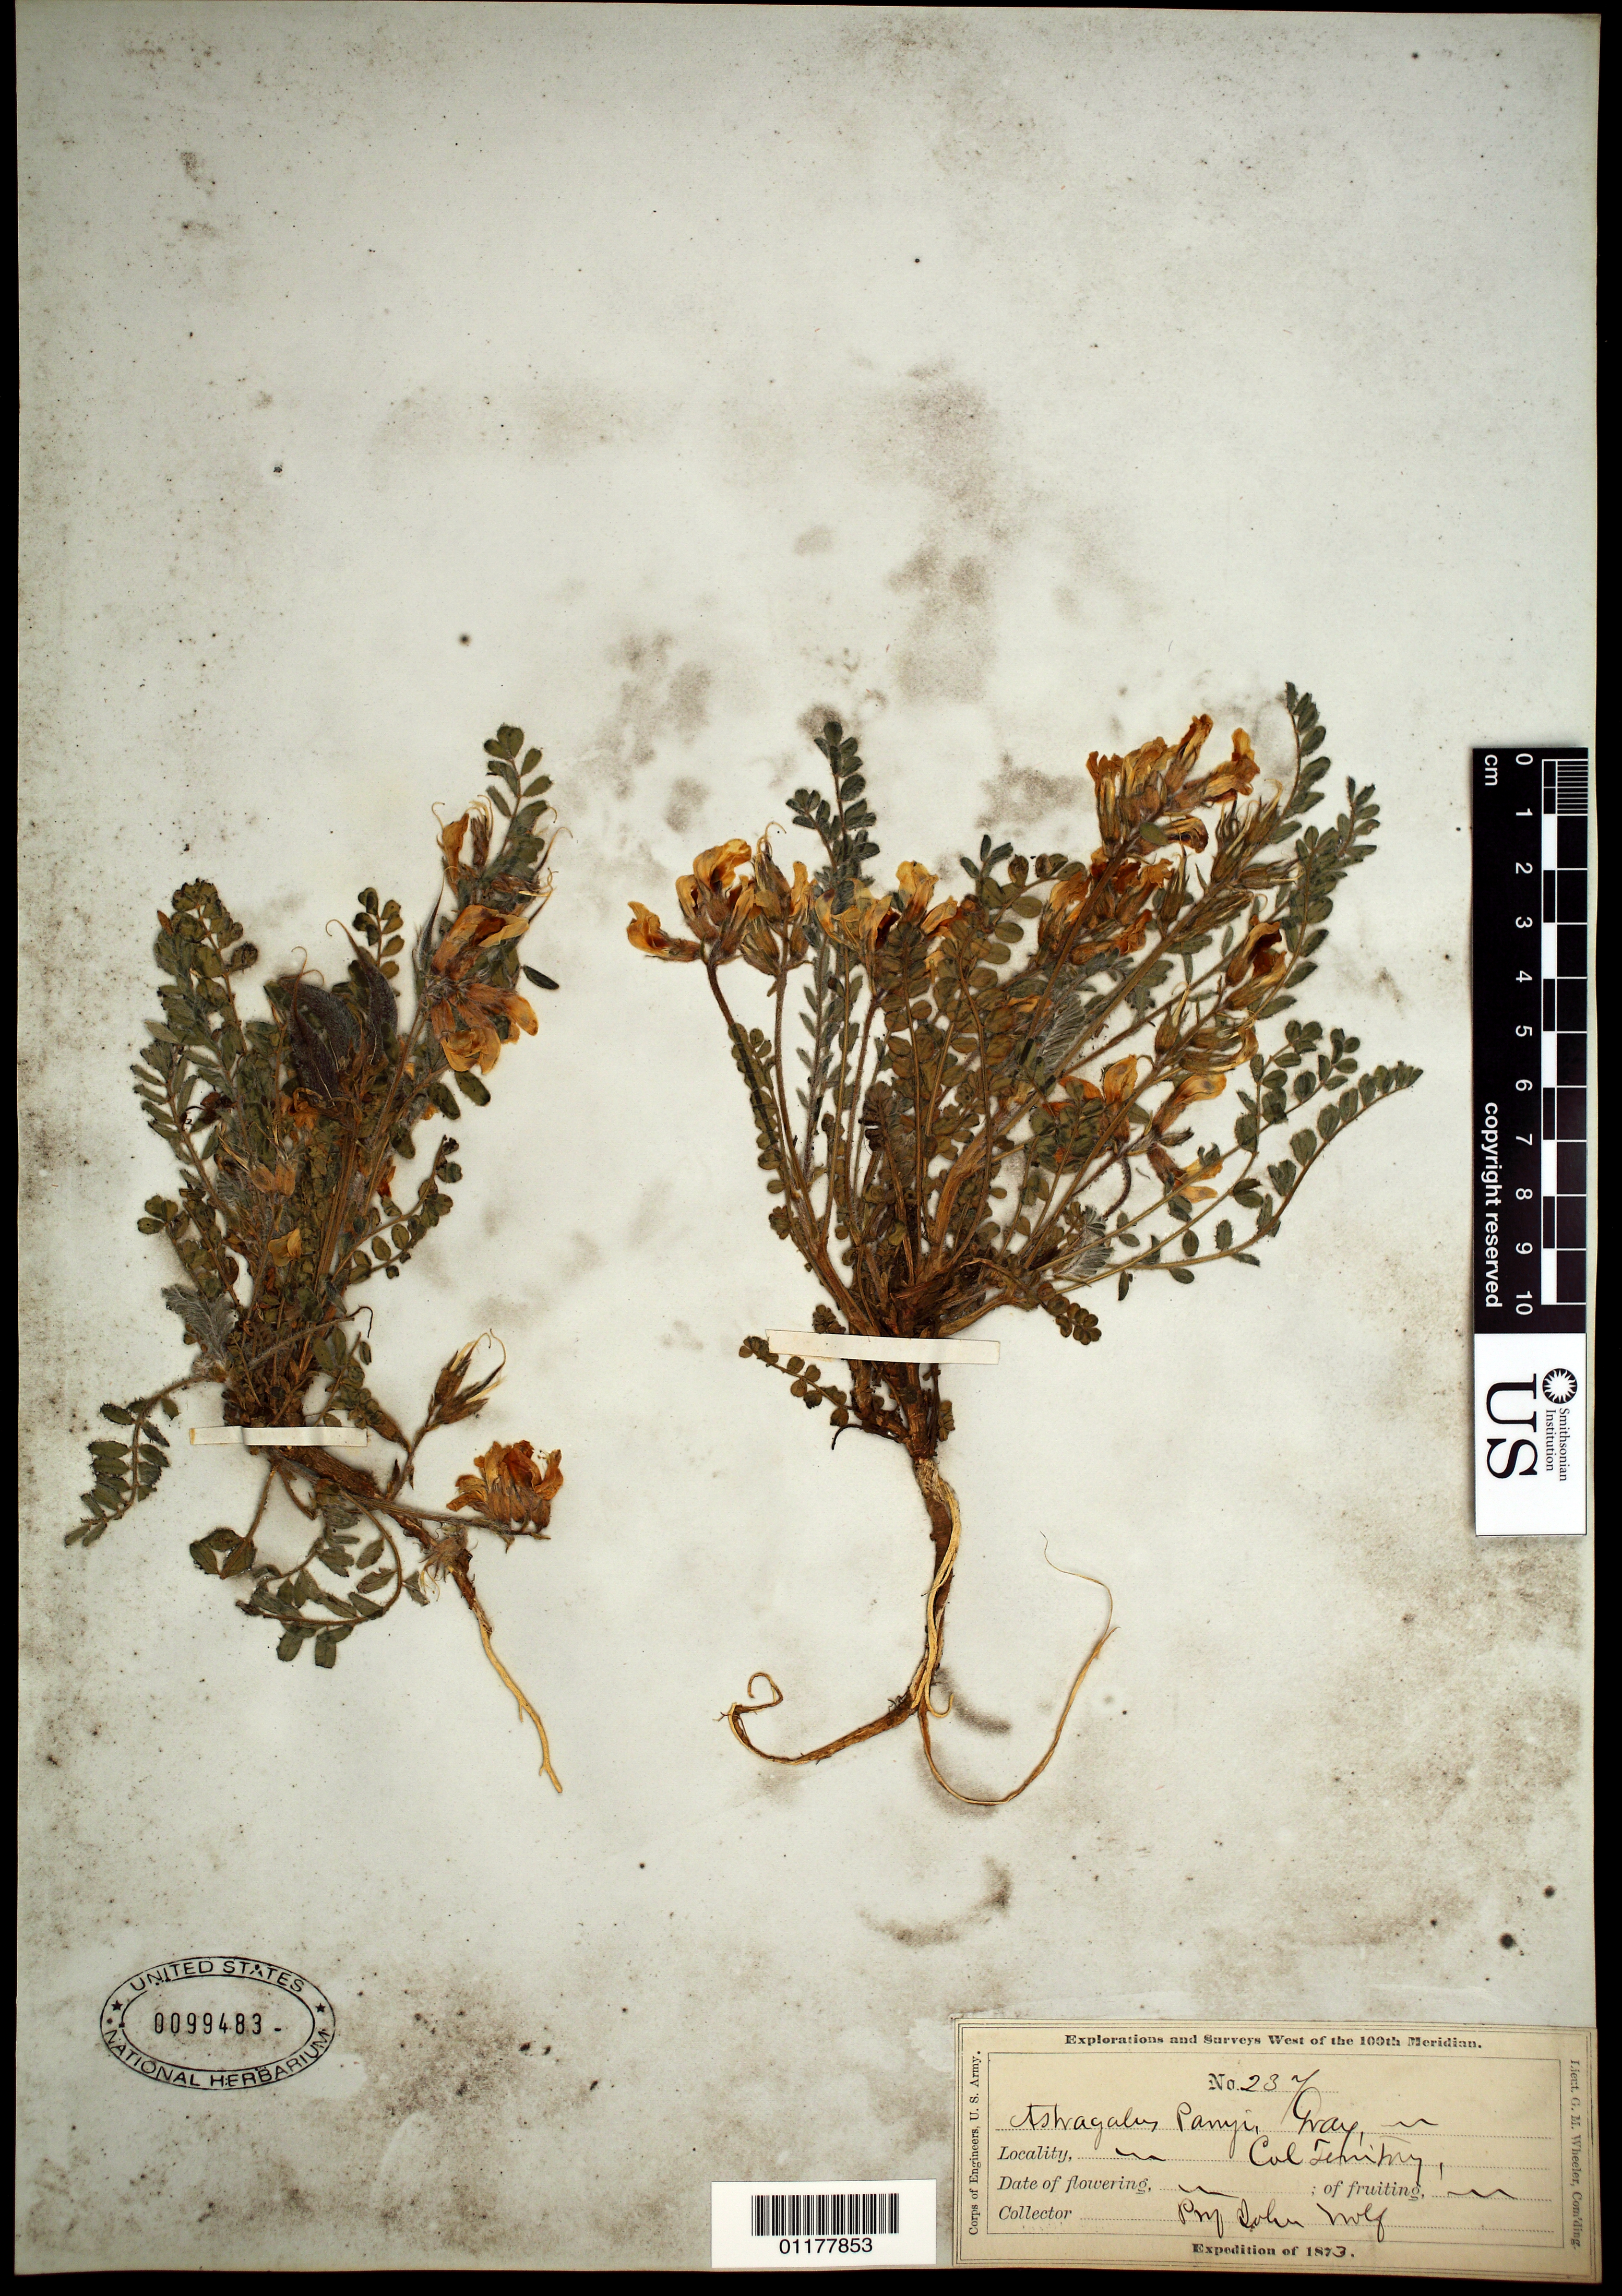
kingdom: Plantae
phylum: Tracheophyta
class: Magnoliopsida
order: Fabales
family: Fabaceae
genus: Astragalus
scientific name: Astragalus parryi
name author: A. Gray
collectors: J. Wolf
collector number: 237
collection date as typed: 1873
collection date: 1873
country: United States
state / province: Colorado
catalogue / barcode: US 99483